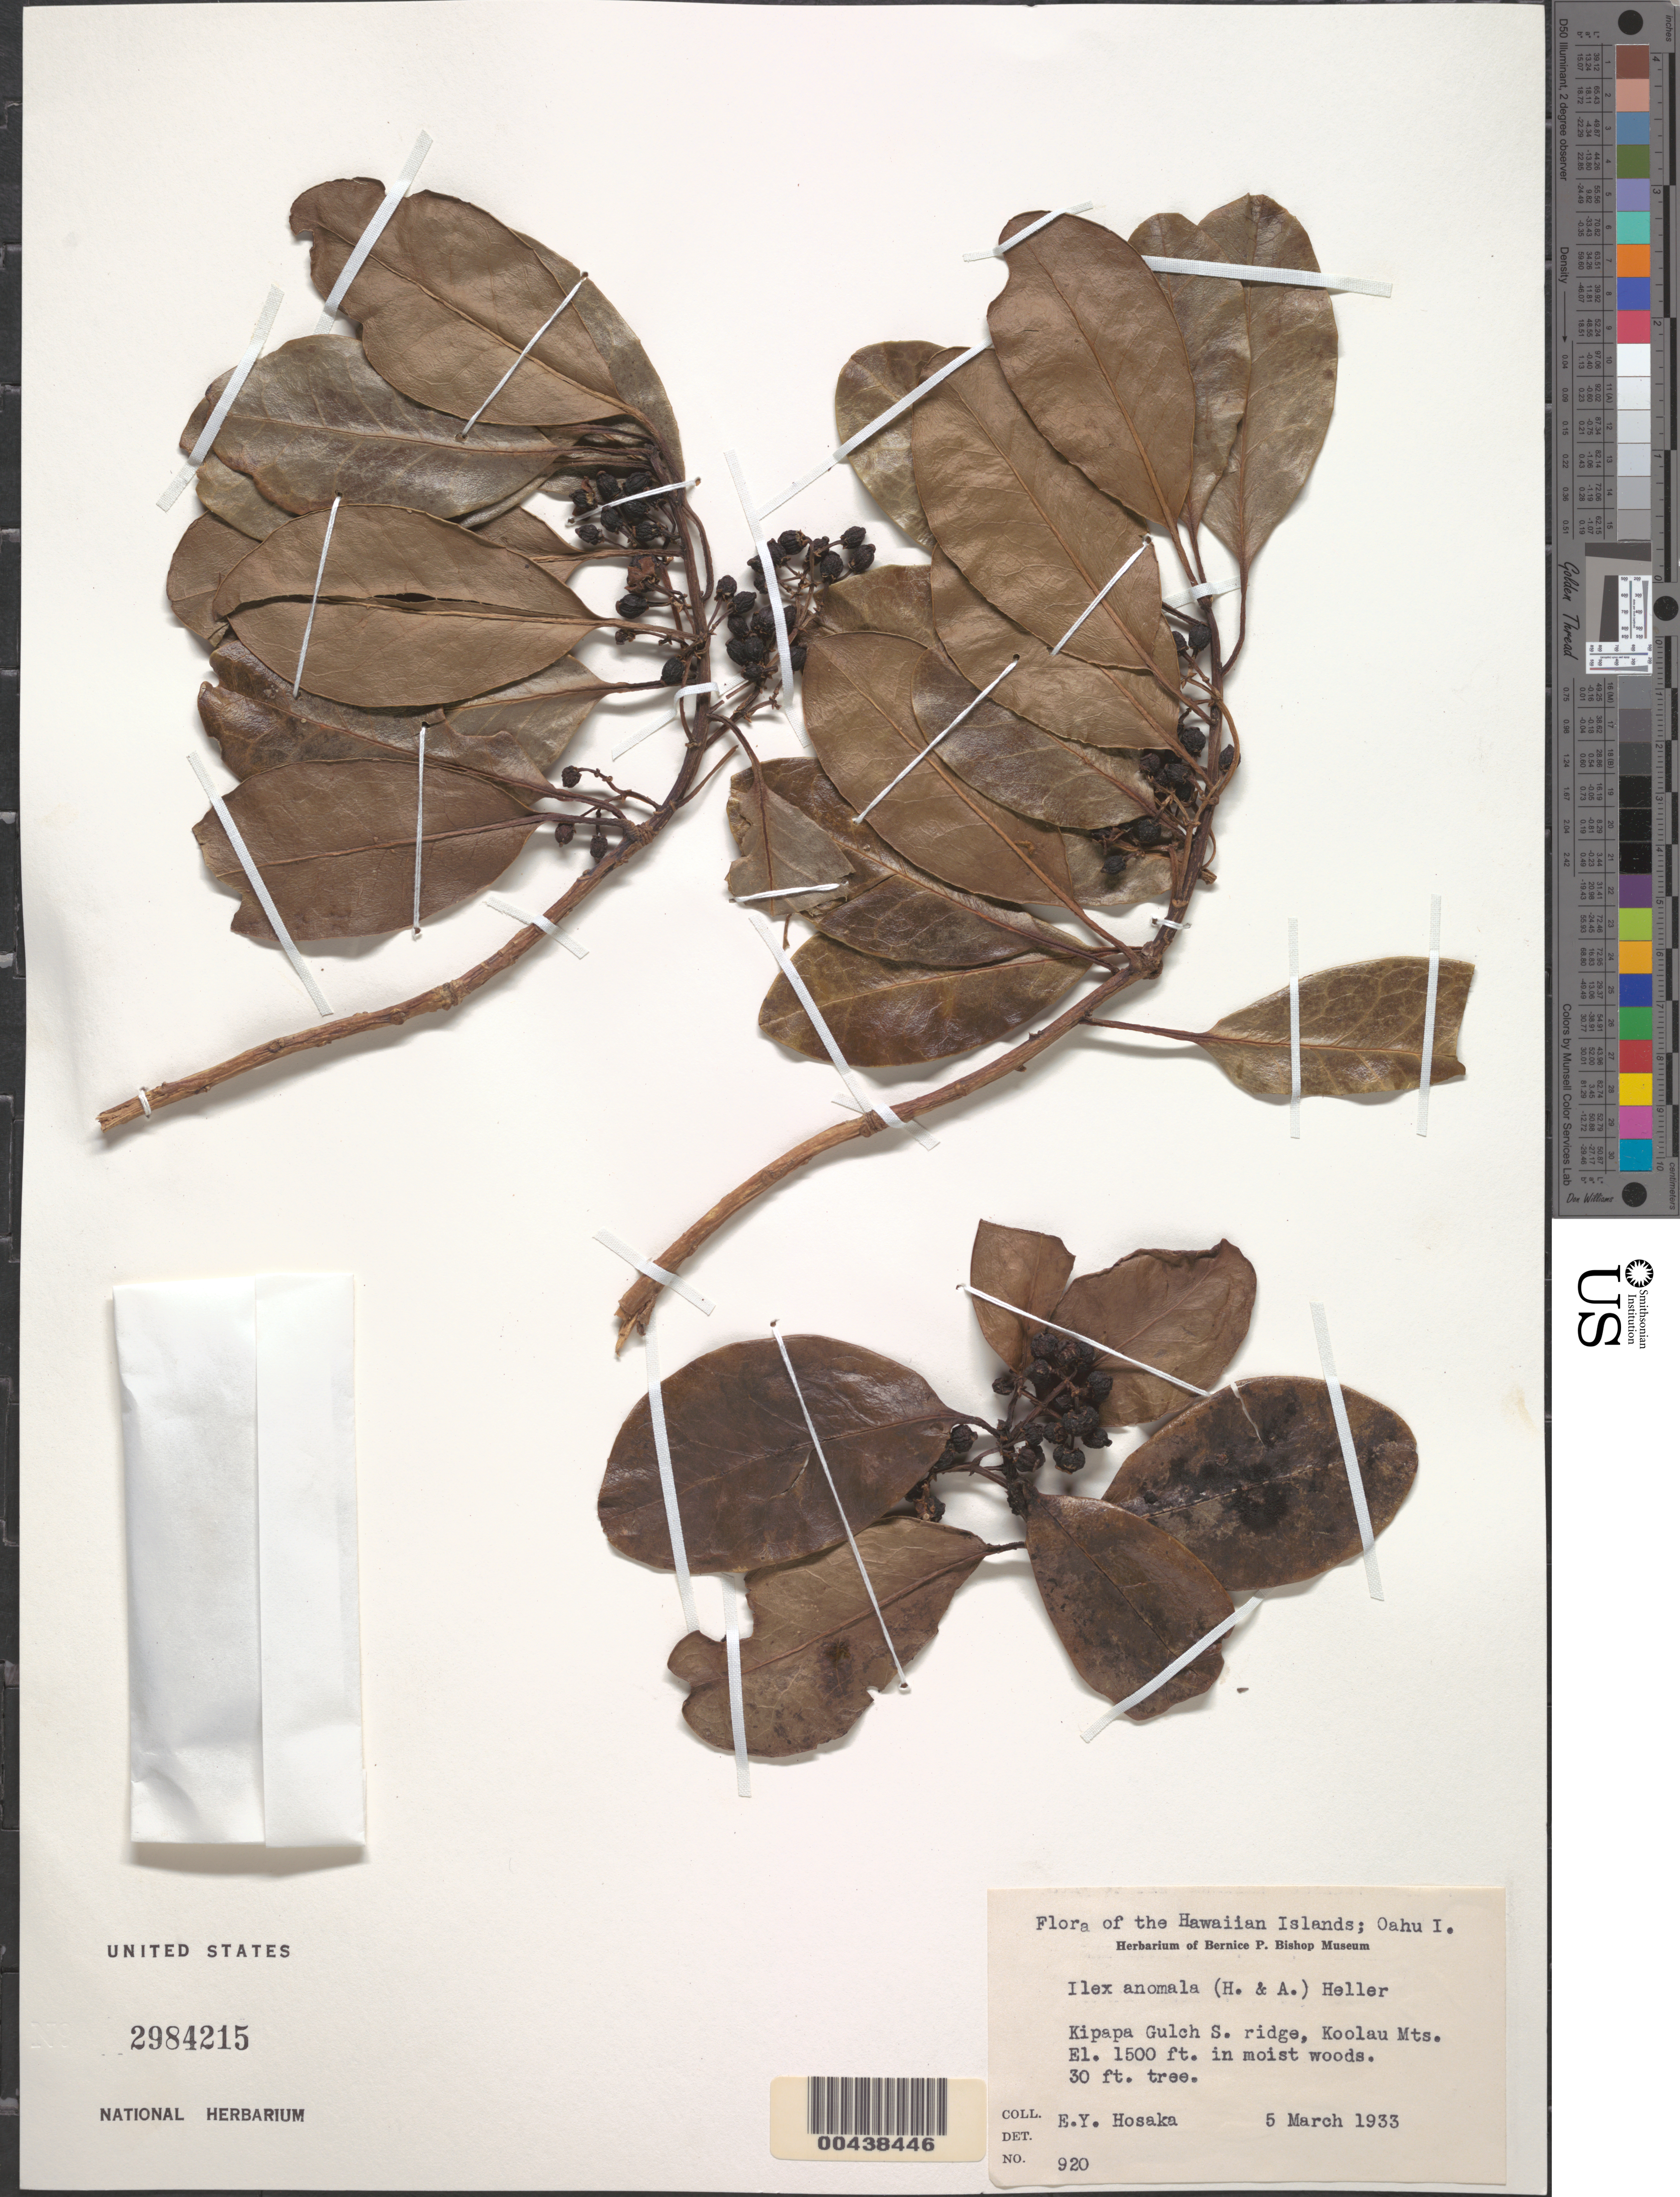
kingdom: Plantae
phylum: Tracheophyta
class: Magnoliopsida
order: Aquifoliales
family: Aquifoliaceae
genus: Ilex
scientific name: Ilex anomala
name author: Hook. & Arn.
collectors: E. Y. Hosaka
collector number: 920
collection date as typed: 5 Mar 1933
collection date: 1933-03-05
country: United States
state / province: Hawaii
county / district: Honolulu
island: Oahu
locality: Kipapa Gulch S ridge, Koolau Mts.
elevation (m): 457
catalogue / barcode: US 2984215